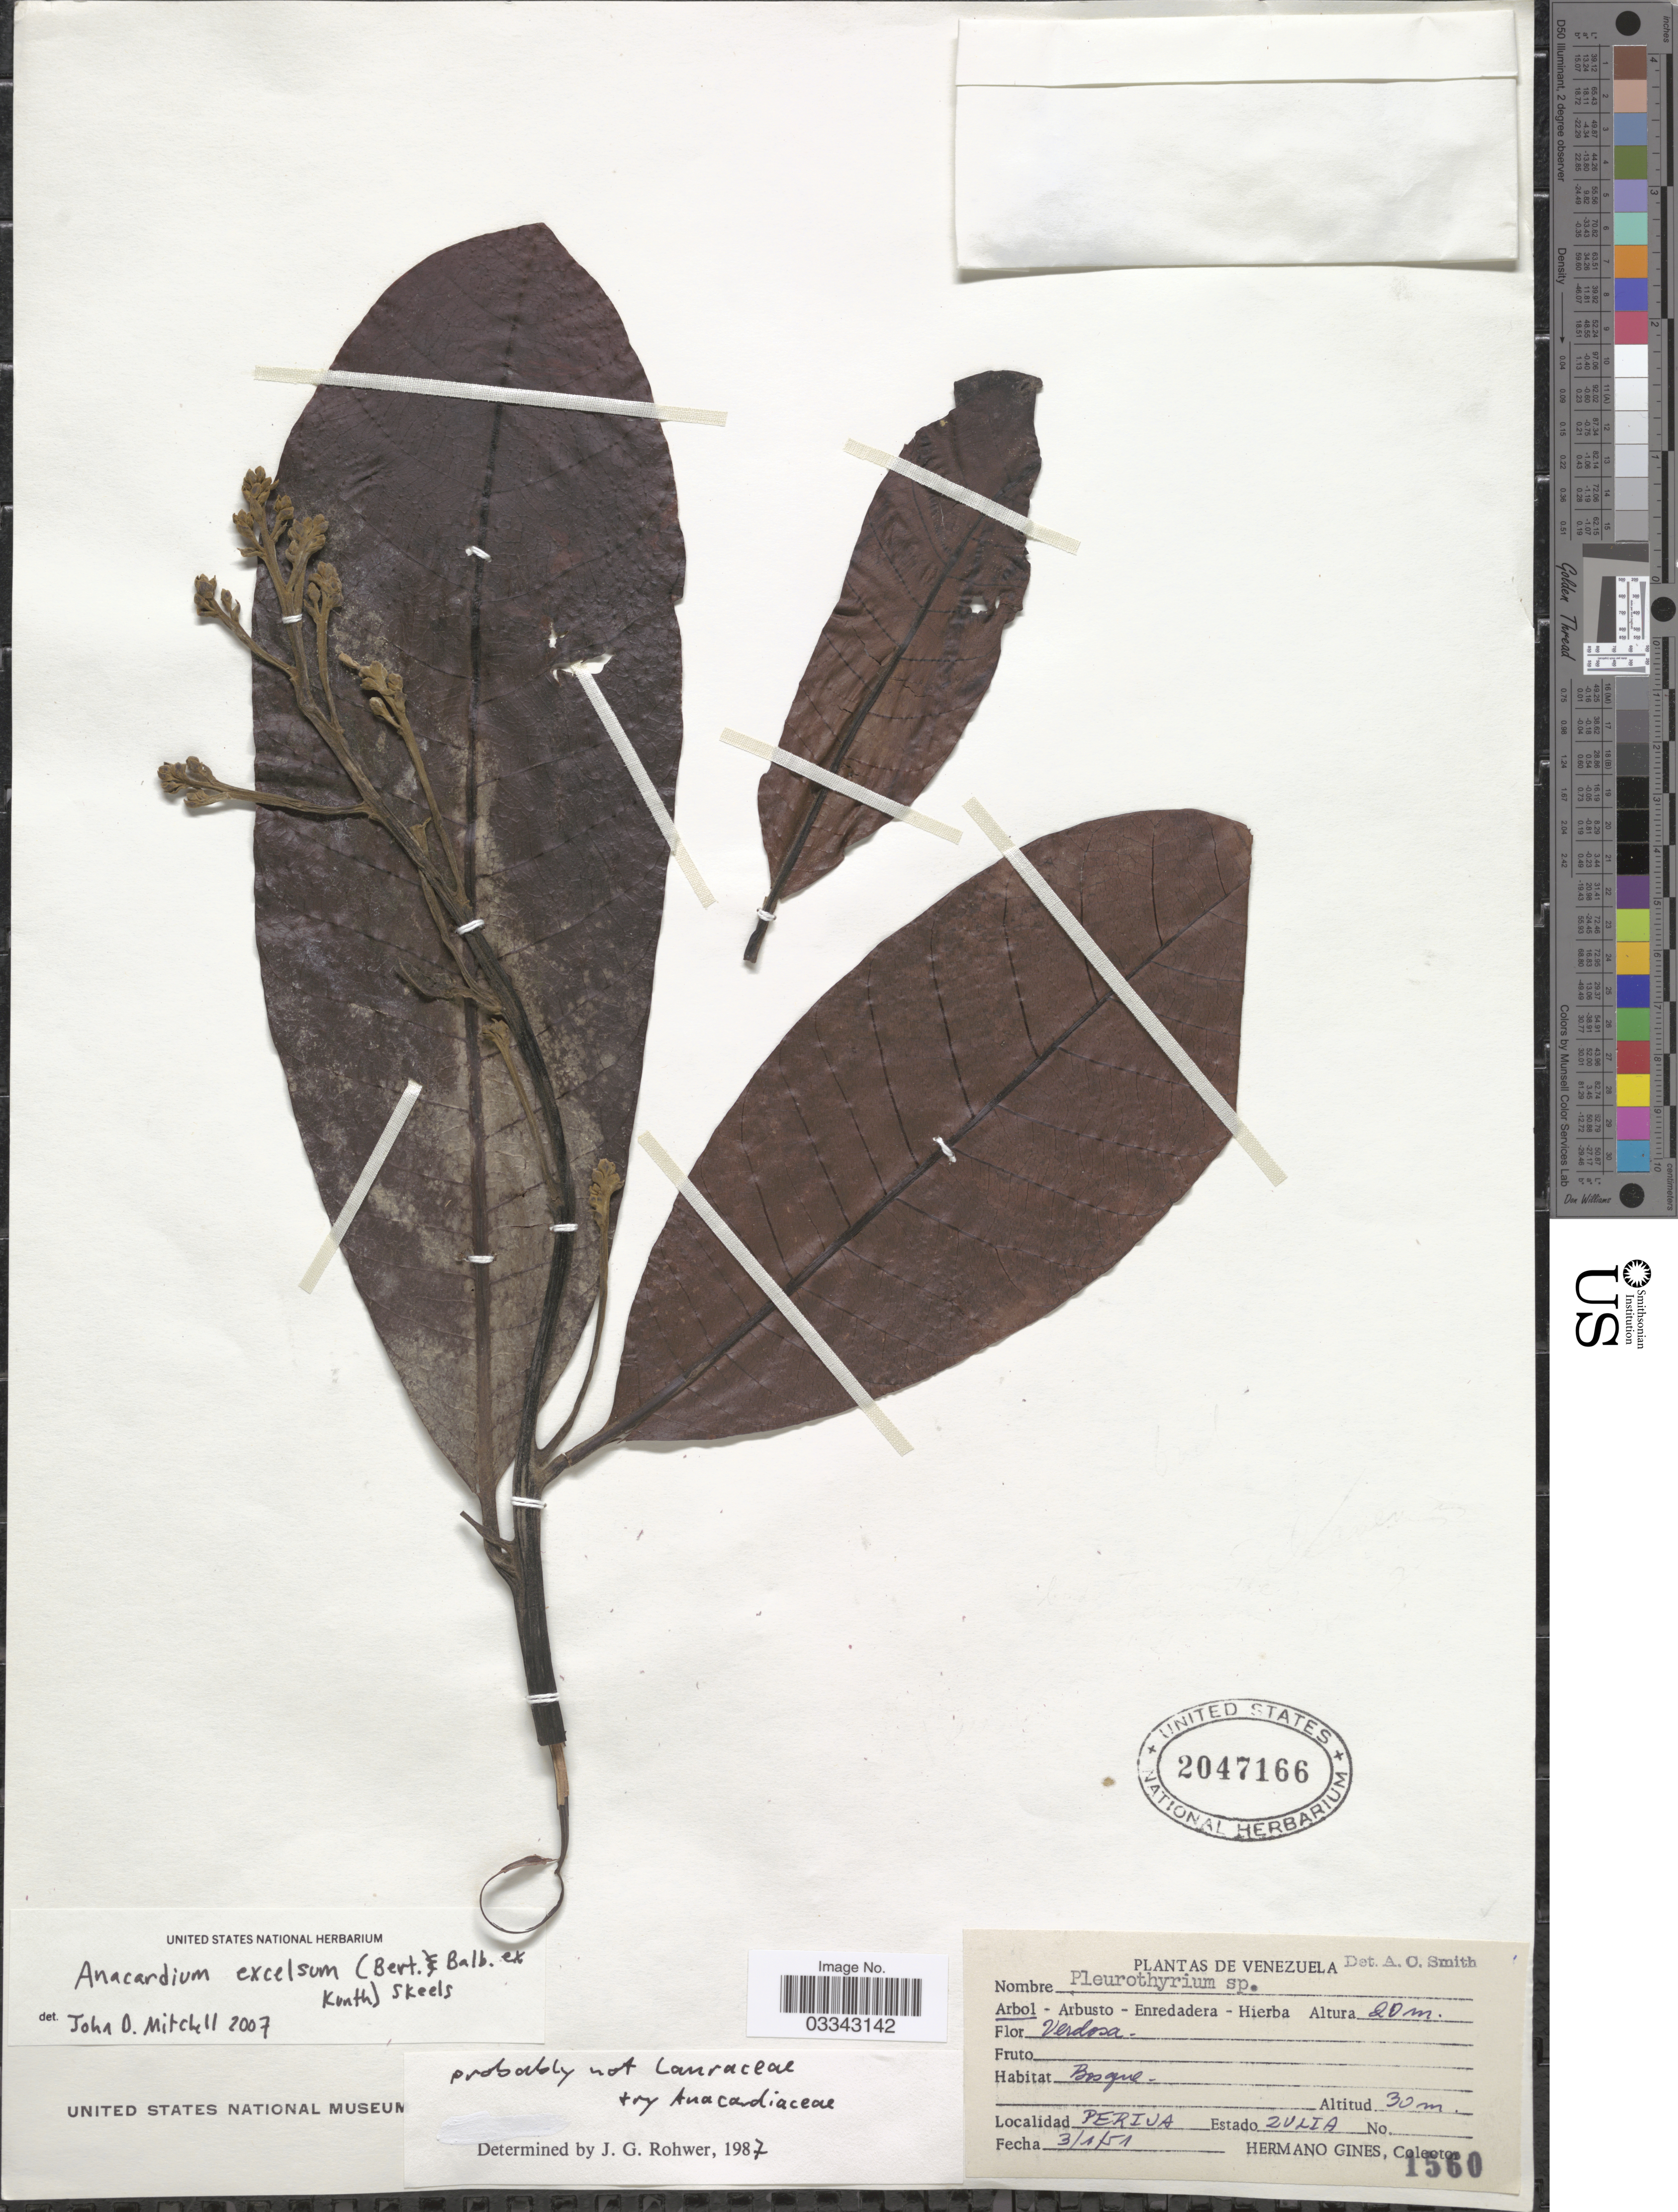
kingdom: Plantae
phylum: Tracheophyta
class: Magnoliopsida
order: Sapindales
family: Anacardiaceae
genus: Anacardium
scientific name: Anacardium excelsum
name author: (Kunth) Skeels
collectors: Bro. Gines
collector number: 1560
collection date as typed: Transcribed d/m/y: 3/1/51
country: Venezuela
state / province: Zulia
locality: Perija.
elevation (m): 30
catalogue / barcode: US 2047166